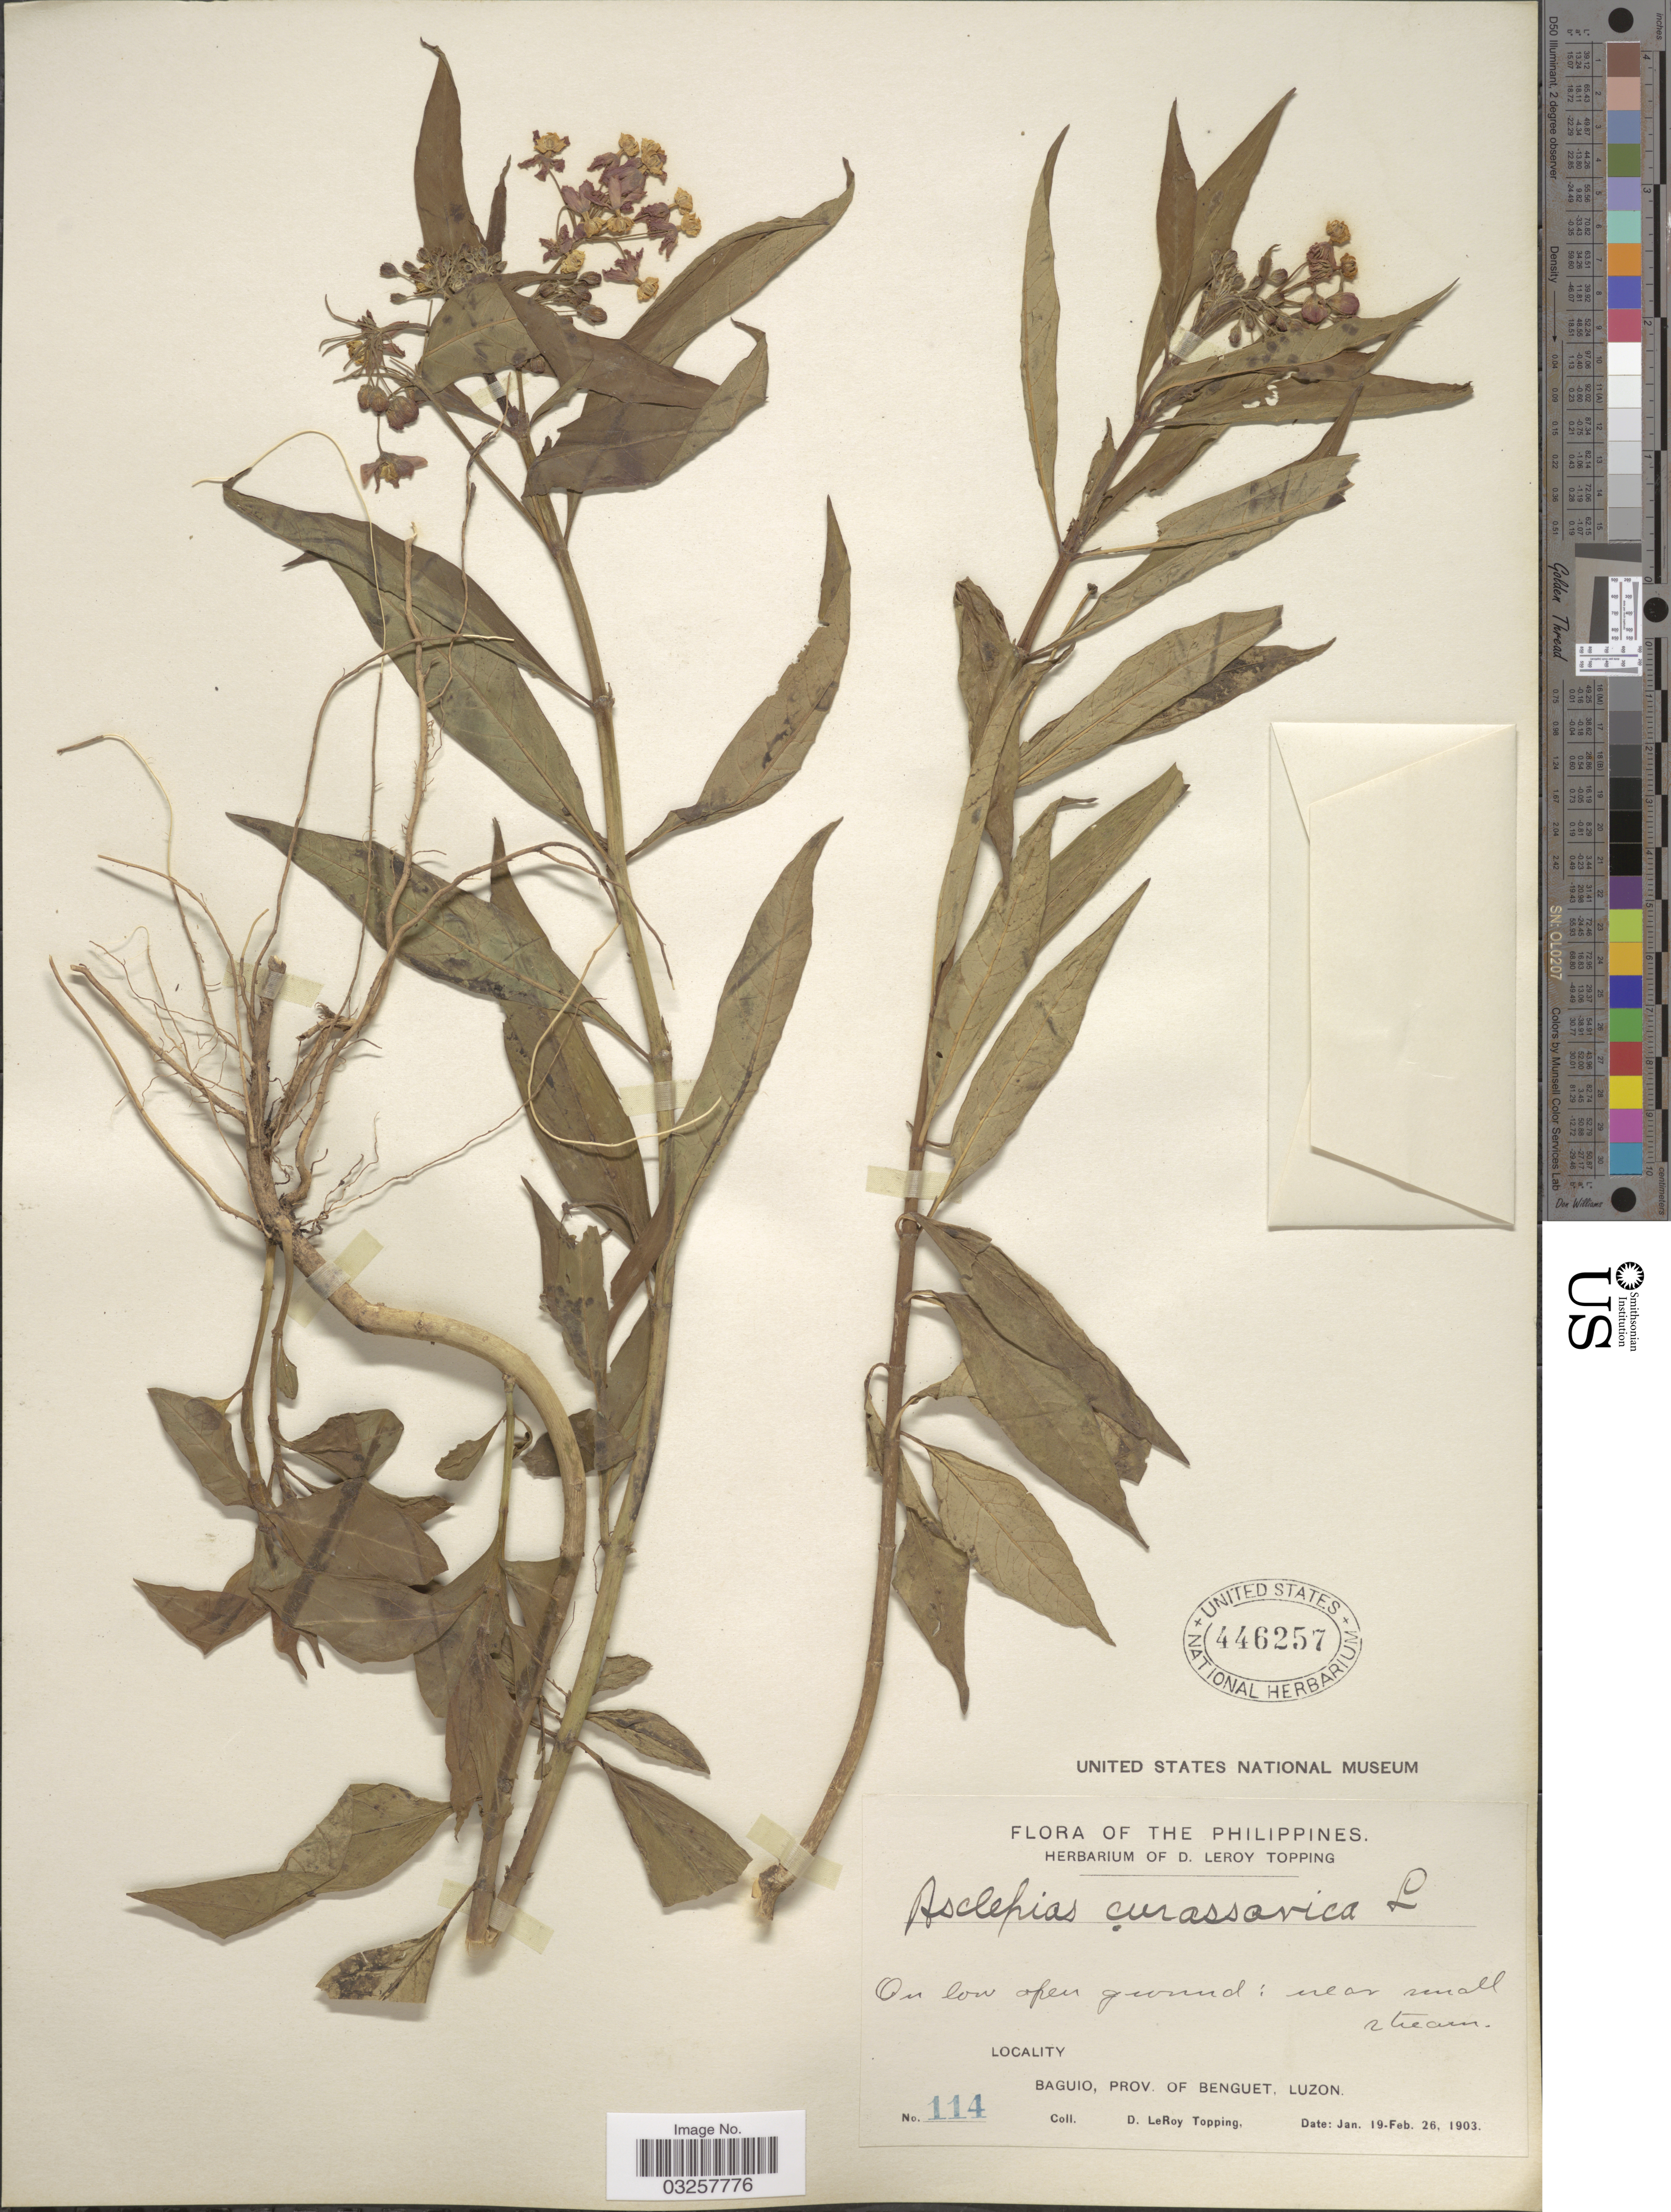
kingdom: Plantae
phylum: Tracheophyta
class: Magnoliopsida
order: Gentianales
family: Apocynaceae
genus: Asclepias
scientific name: Asclepias curassavica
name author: L.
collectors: D. L. Topping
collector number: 114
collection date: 1903-01-19/1903-02-26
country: Philippines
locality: Baguio, Prov. of Benguet, Luzon.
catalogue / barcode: US 446257